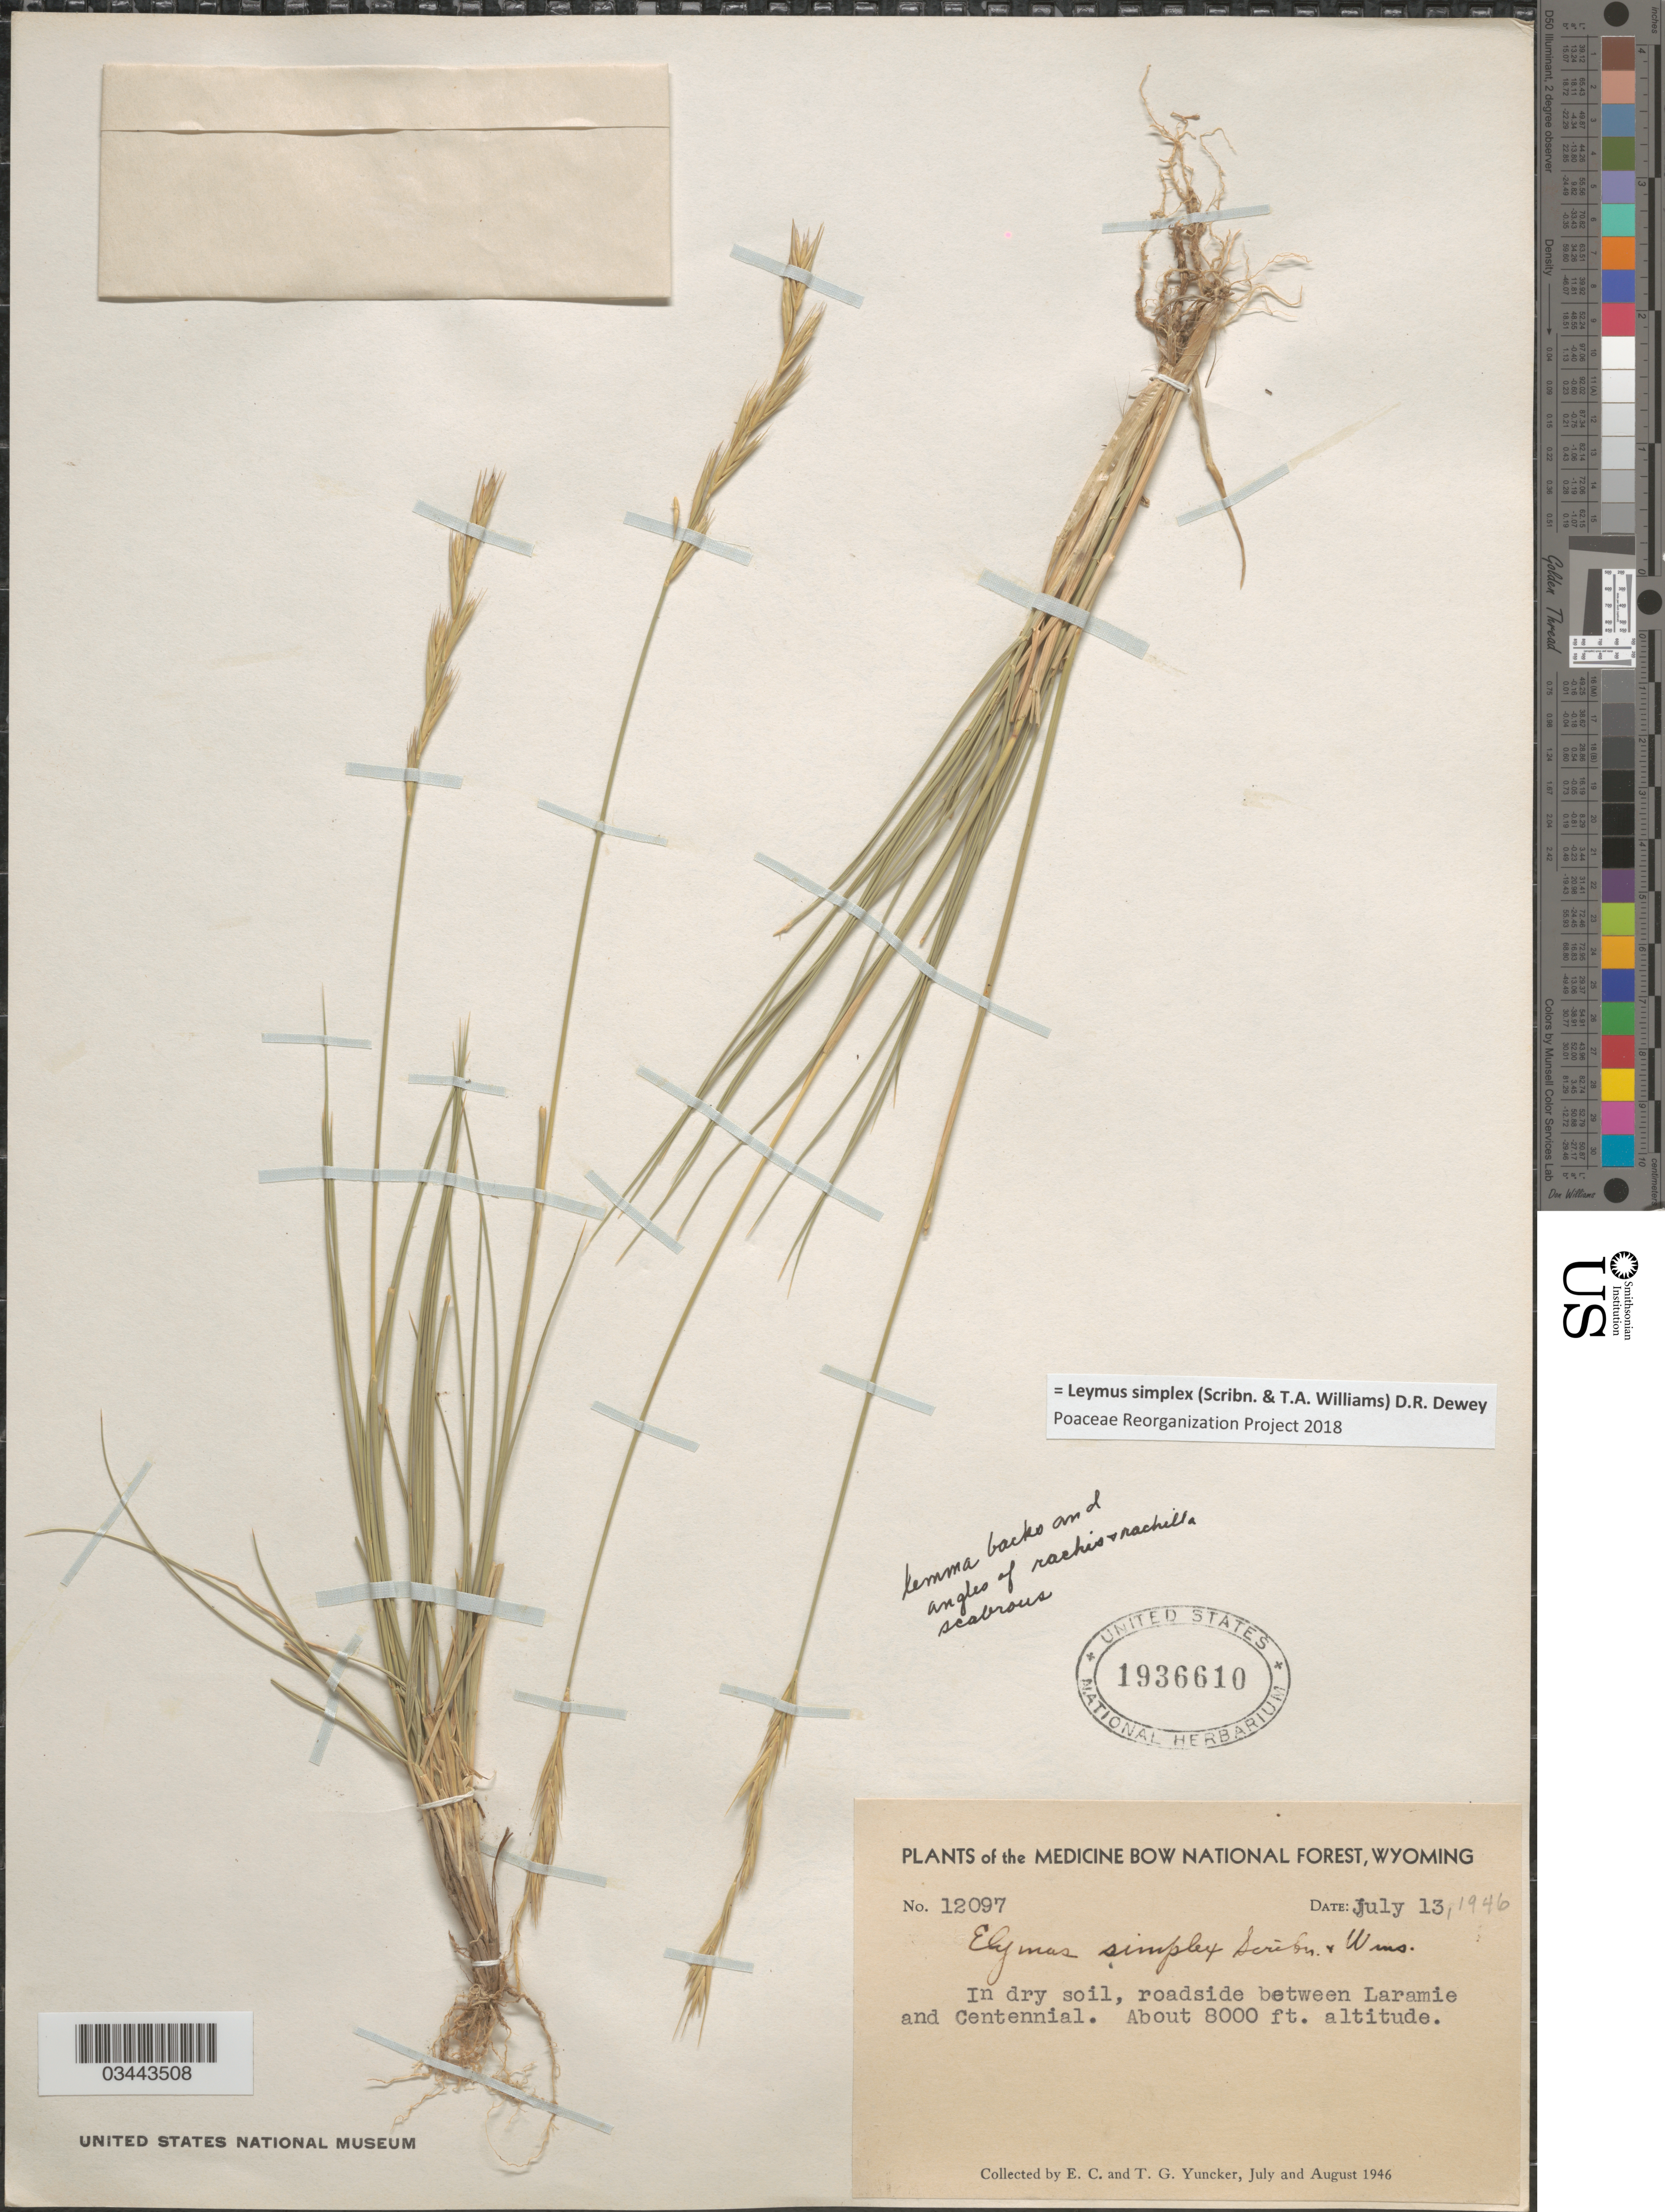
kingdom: Plantae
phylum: Tracheophyta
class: Liliopsida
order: Poales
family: Poaceae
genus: Leymus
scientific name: Leymus simplex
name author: (Scribn. & T.A. Williams) Dewey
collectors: E. C. Yuncker & T. G. Yuncker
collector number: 12097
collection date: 1946-07-13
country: United States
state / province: Wyoming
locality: The Medicine Bow National Forest. In dry soil, roadside between Laramie and Centennial.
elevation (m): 2438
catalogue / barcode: US 1936610